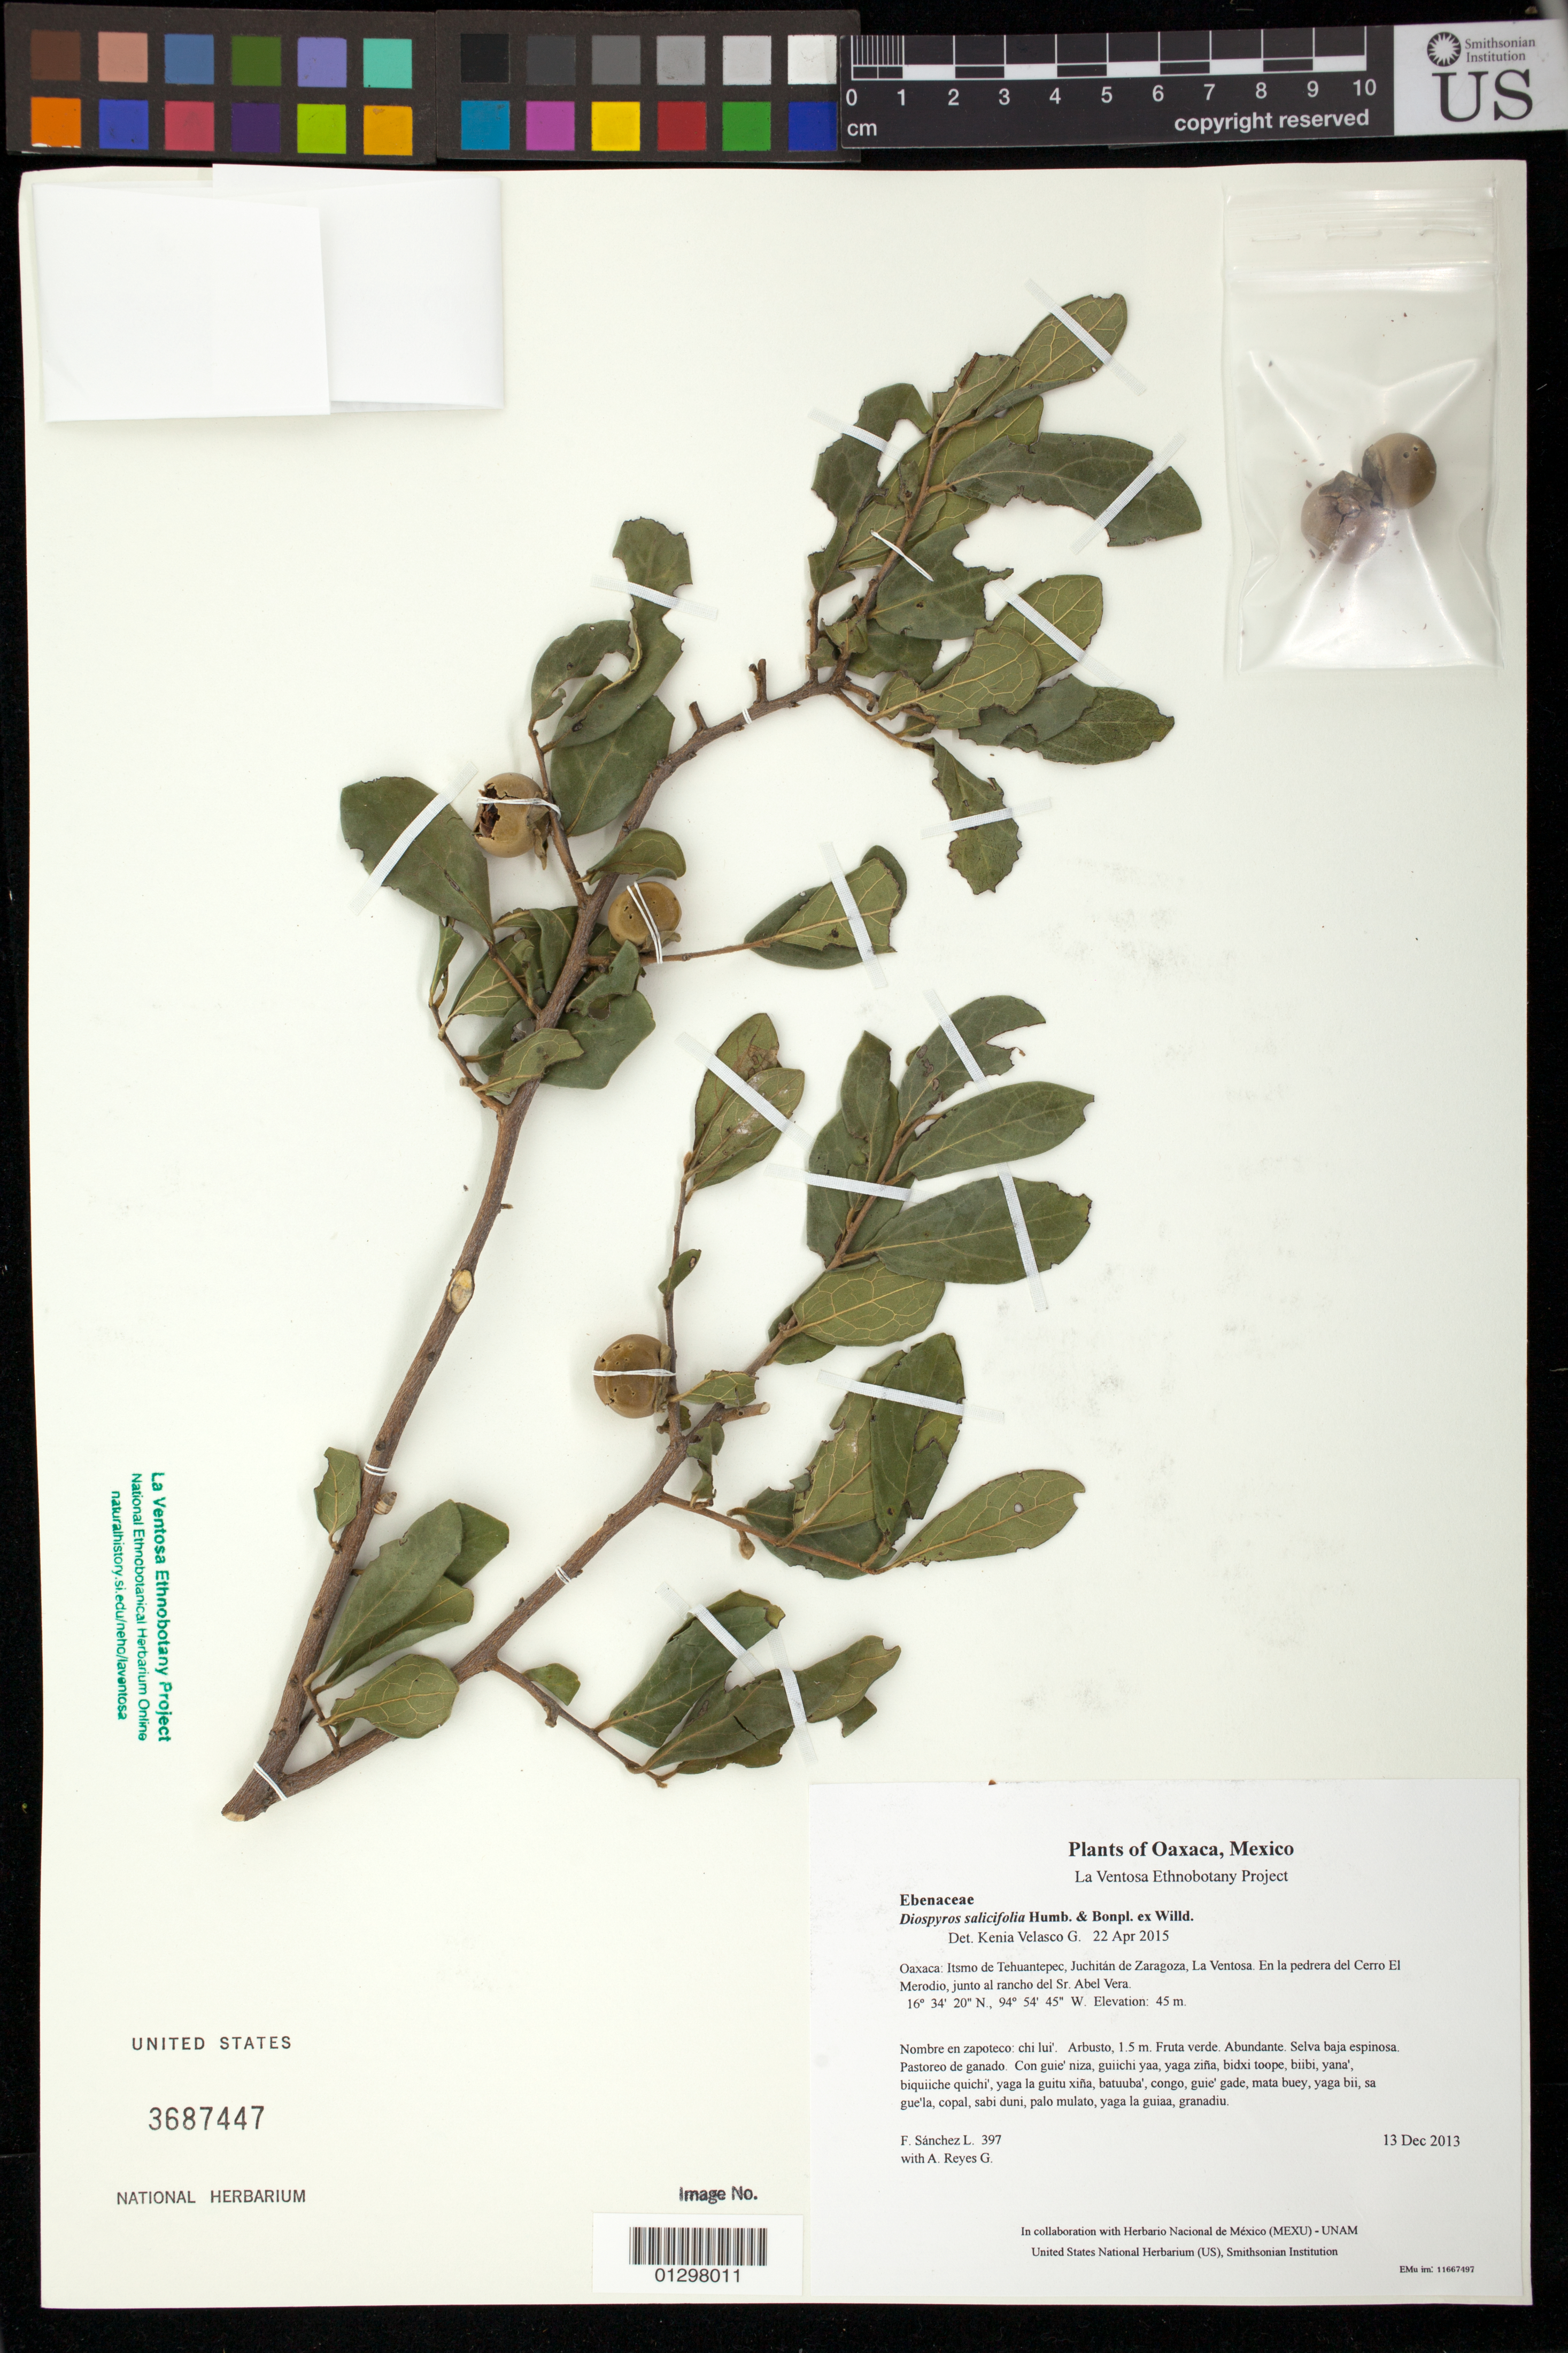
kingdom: Plantae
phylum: Tracheophyta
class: Magnoliopsida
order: Ericales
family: Ebenaceae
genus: Diospyros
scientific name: Diospyros salicifolia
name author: Humb. & Bonpl. ex Willd.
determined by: Velasco G., Kenia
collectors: F. Sánchez L. & A. Reyes G.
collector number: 397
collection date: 2013-12-13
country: Mexico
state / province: Oaxaca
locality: Itsmo de Tehuantepec, Juchitán de Zaragoza, La Ventosa. En la pedrera del Cerro El Merodio, junto al rancho del Sr. Abel Vera.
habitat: Selva baja espinosa. Pastoreo de ganado.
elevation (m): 45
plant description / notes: JEBOT, MEXU, SERO, US; Yaga bandaga. 1.5 m. Cuaananaxhi naga'. Stale.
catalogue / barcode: US 3687447